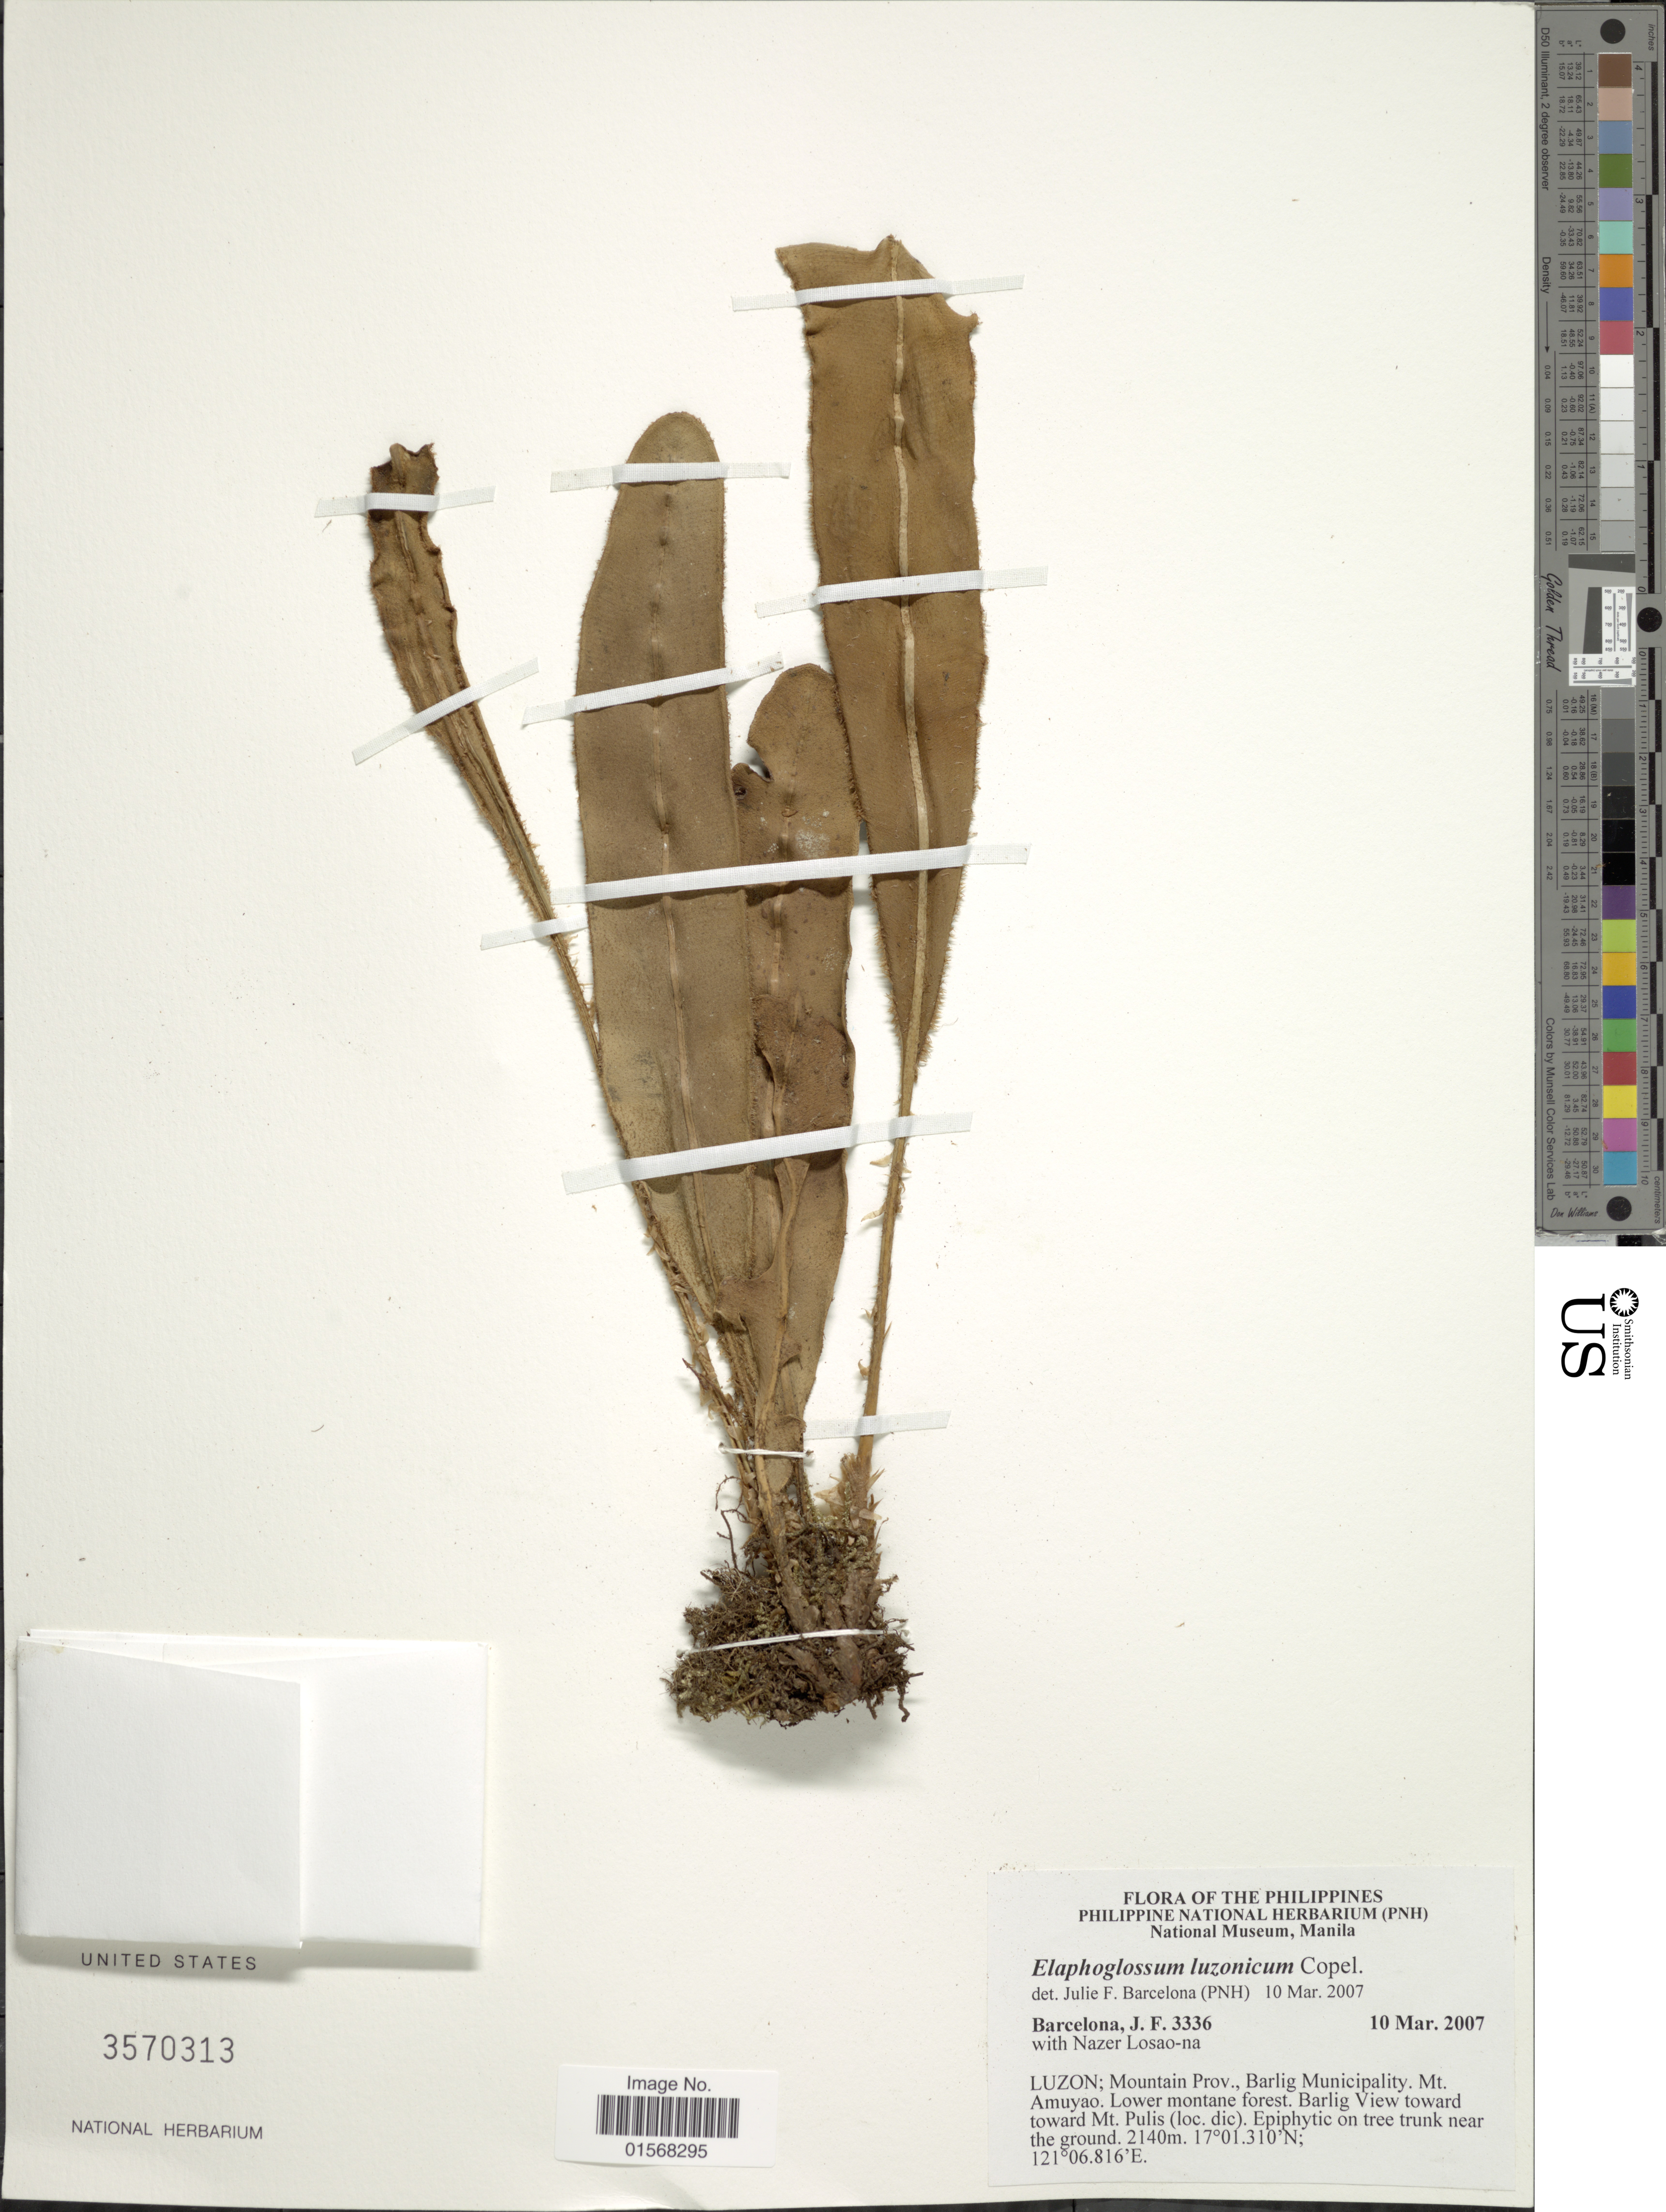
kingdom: Plantae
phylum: Tracheophyta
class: Polypodiopsida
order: Polypodiales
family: Dryopteridaceae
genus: Elaphoglossum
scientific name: Elaphoglossum luzonicum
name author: Copel. in Elmer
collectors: J. F. Barcelona & N. Losao-na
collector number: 3336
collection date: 2007-03-10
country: Philippines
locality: Luzon; Mountain prov., Barlig Municipality, Mt. Amuyao, Lower Montane forest, Barlig View toward toward Mt. Pulis (loc. dic)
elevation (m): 2140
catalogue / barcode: US 3570313